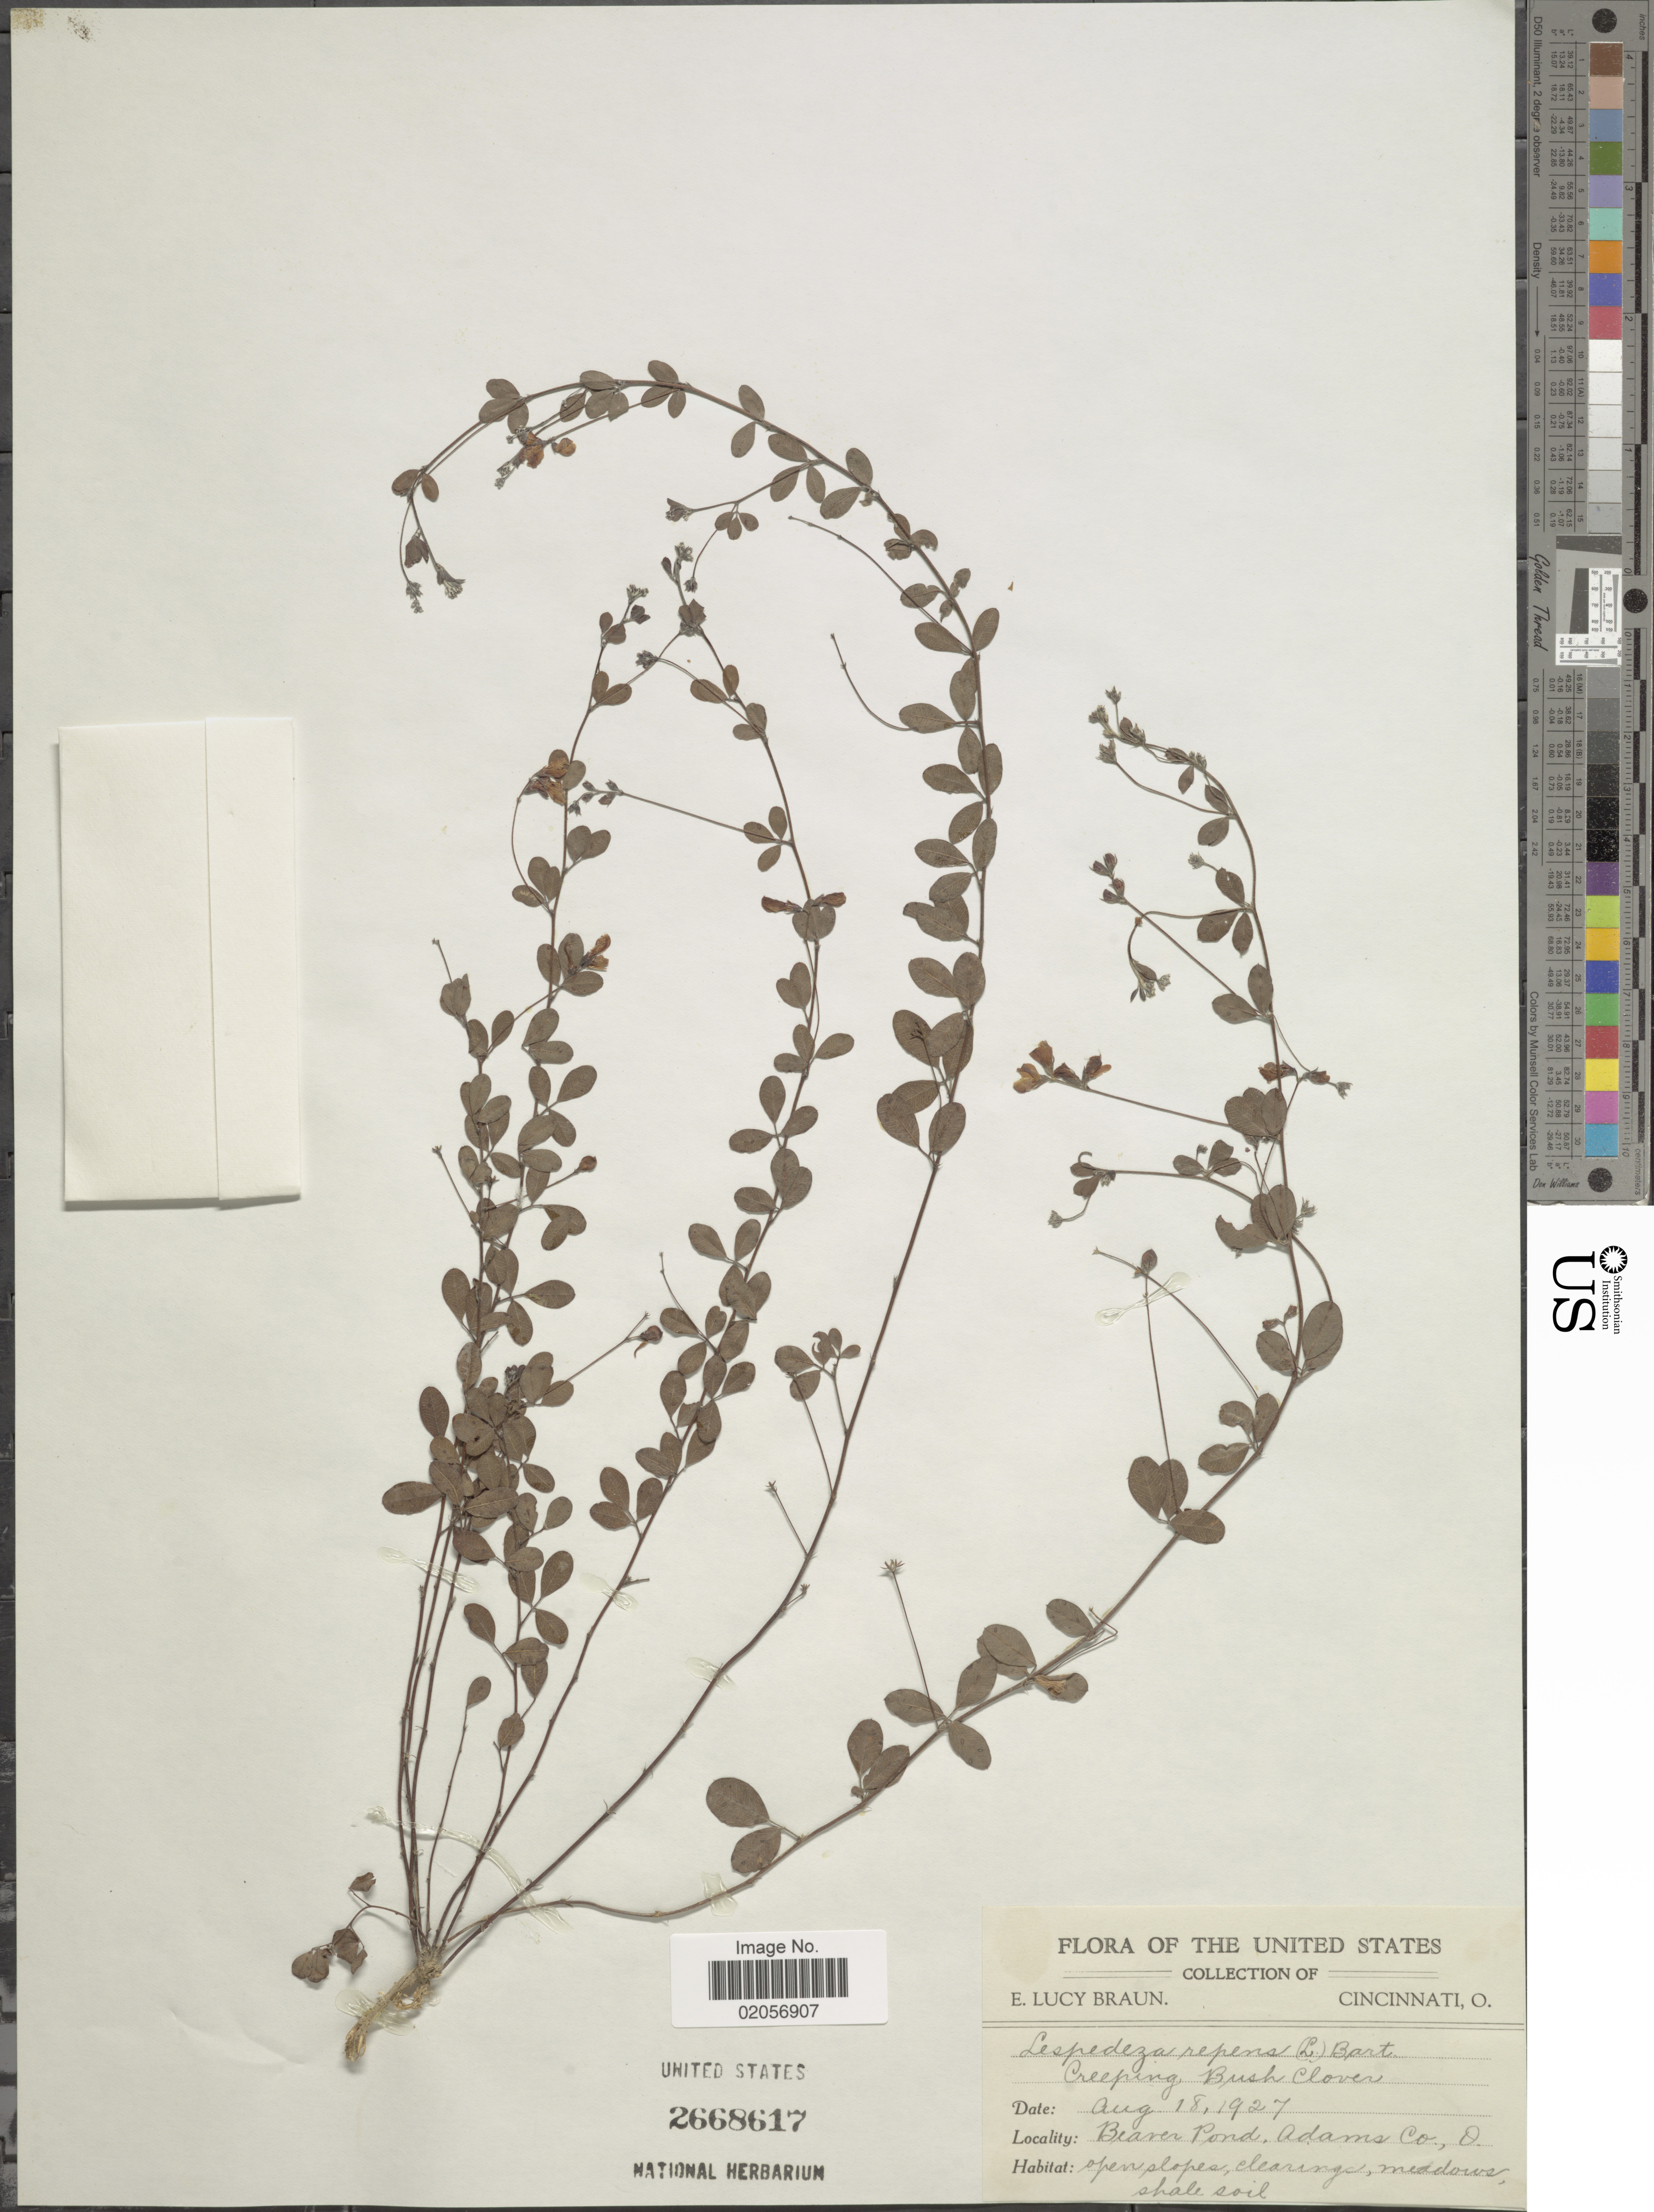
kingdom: Plantae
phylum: Tracheophyta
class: Magnoliopsida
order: Fabales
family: Fabaceae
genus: Lespedeza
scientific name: Lespedeza repens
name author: (L.) W.P.C. Barton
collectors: E. L. Braun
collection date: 1927-08-18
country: United States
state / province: Ohio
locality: Beaver Pond, Adams Co.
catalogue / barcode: US 2668617